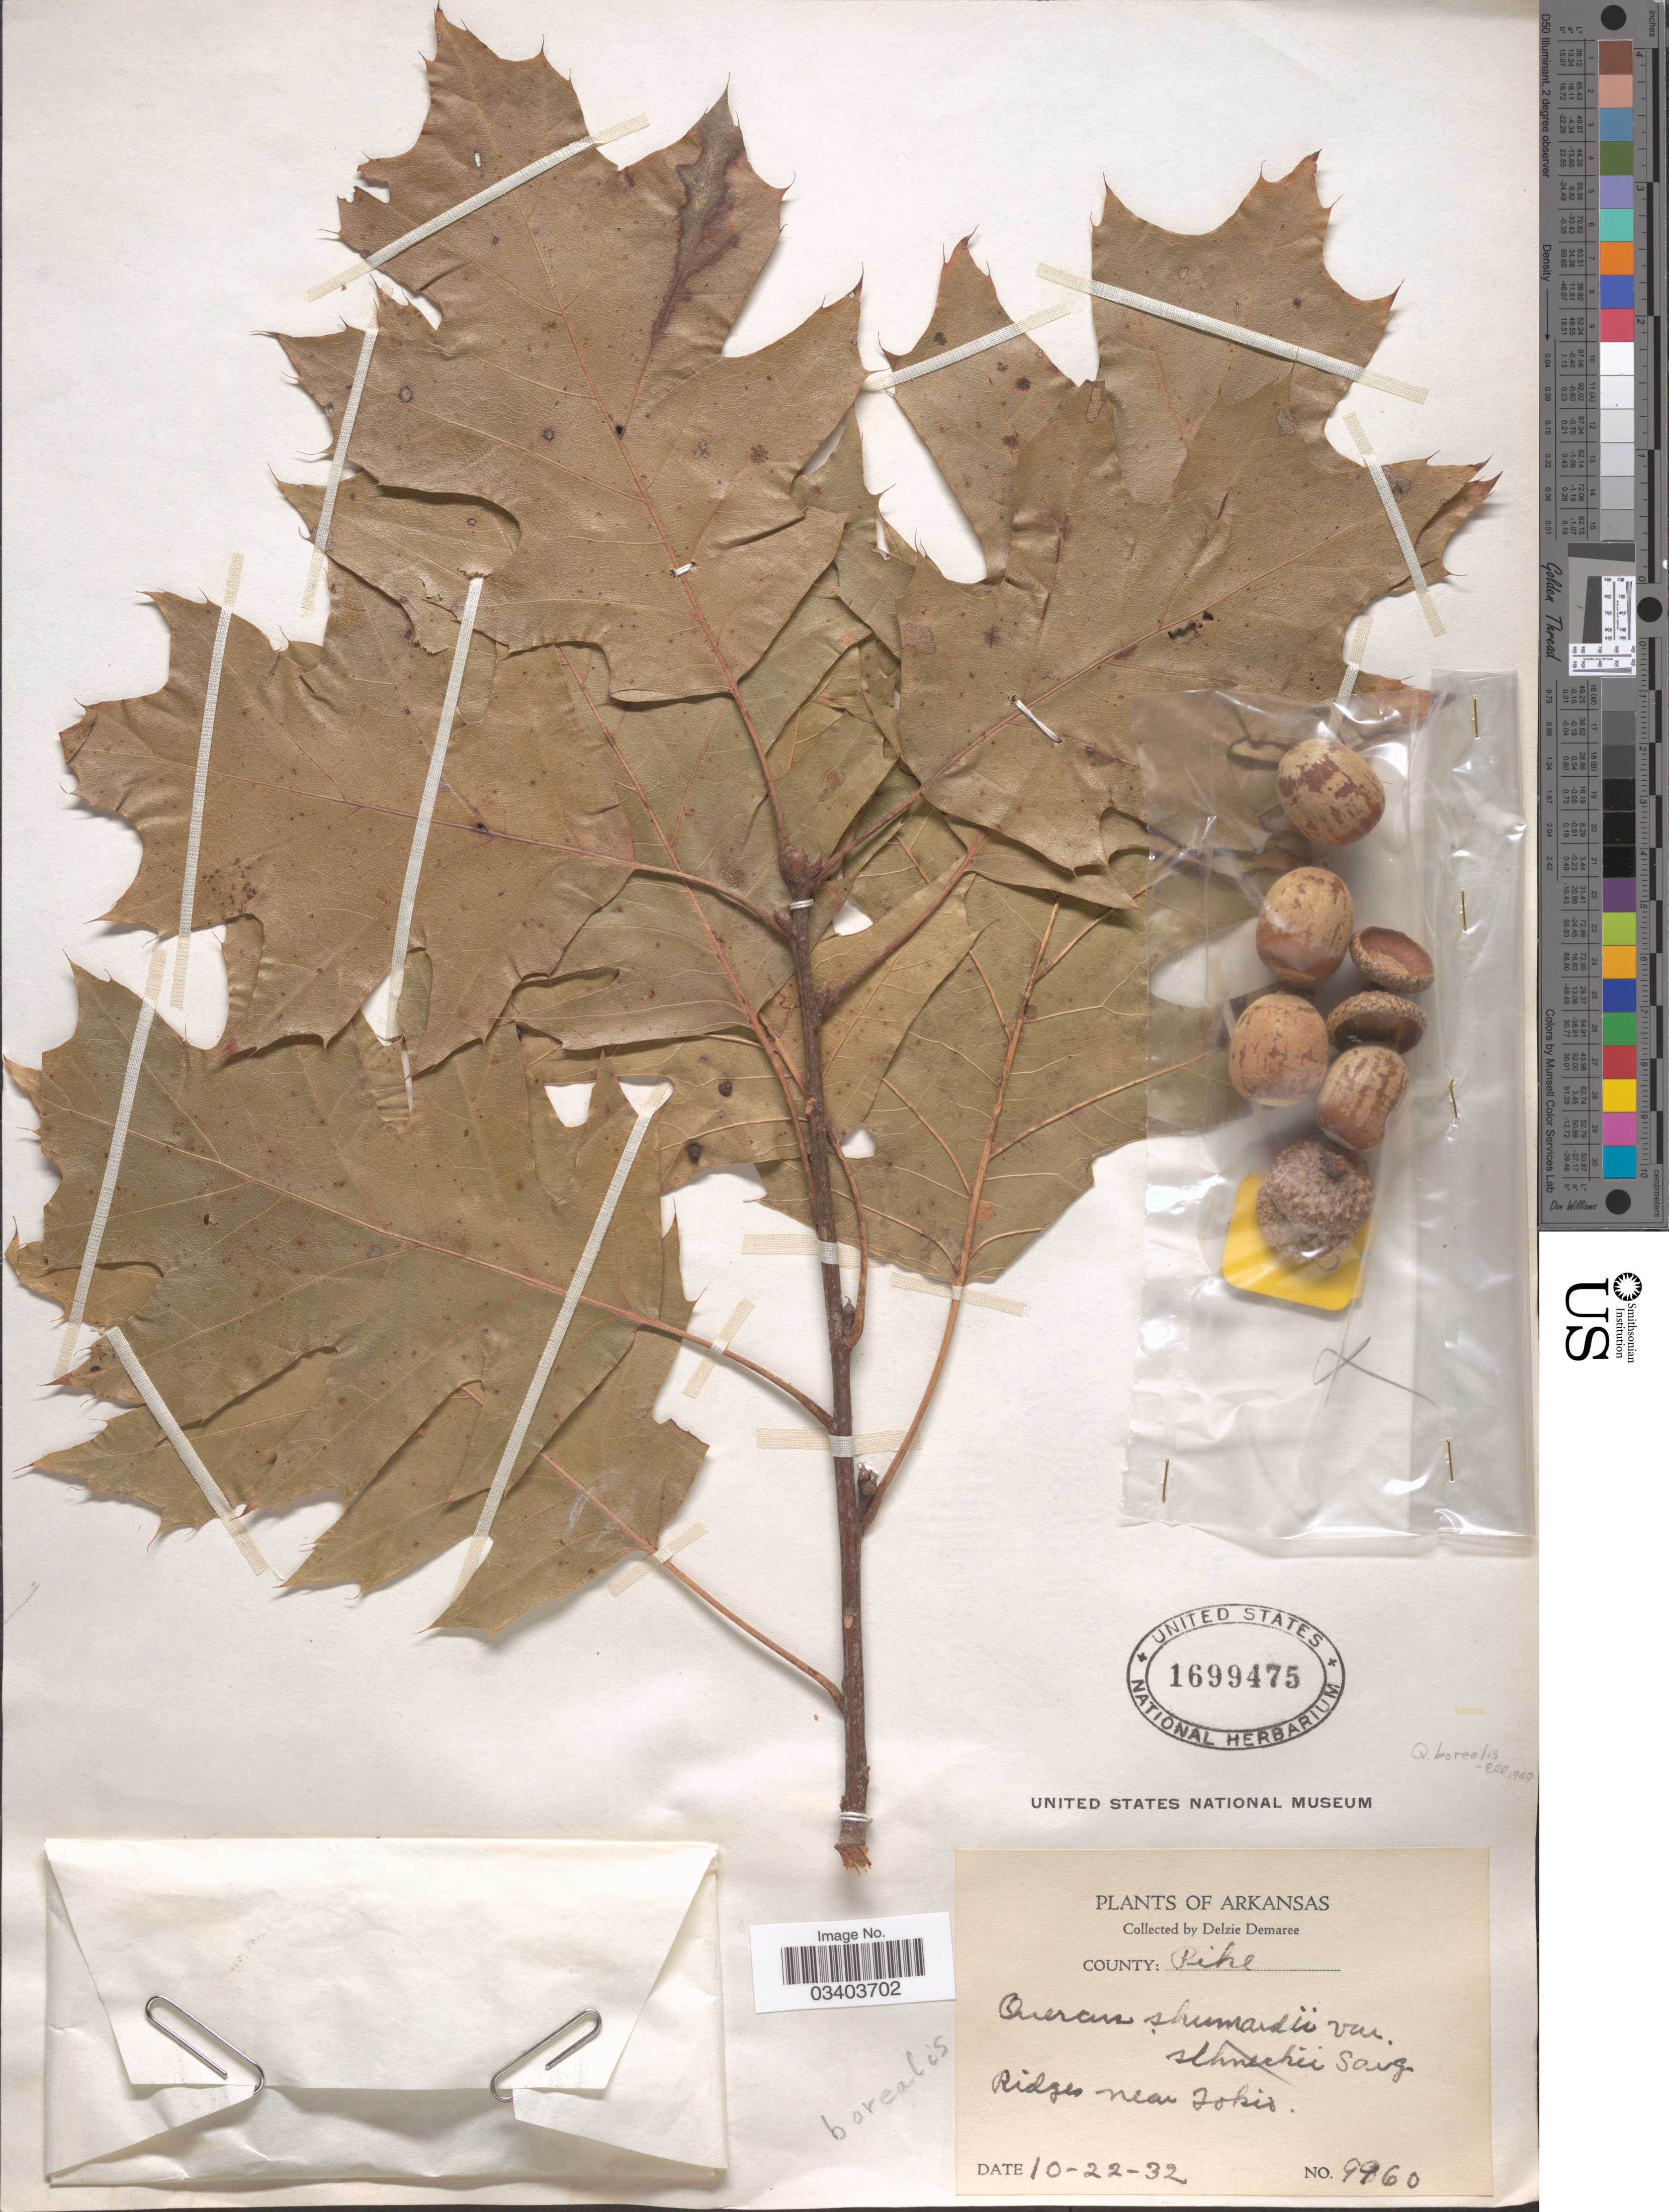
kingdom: Plantae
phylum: Tracheophyta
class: Magnoliopsida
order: Fagales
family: Fagaceae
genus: Quercus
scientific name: Quercus borealis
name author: F. Michx.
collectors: D. Demaree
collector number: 9960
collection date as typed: Transcribed d/m/y: 22/10/32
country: United States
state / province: Arkansas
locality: County: Pike. Ridges near Tokio.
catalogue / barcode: US 1699475